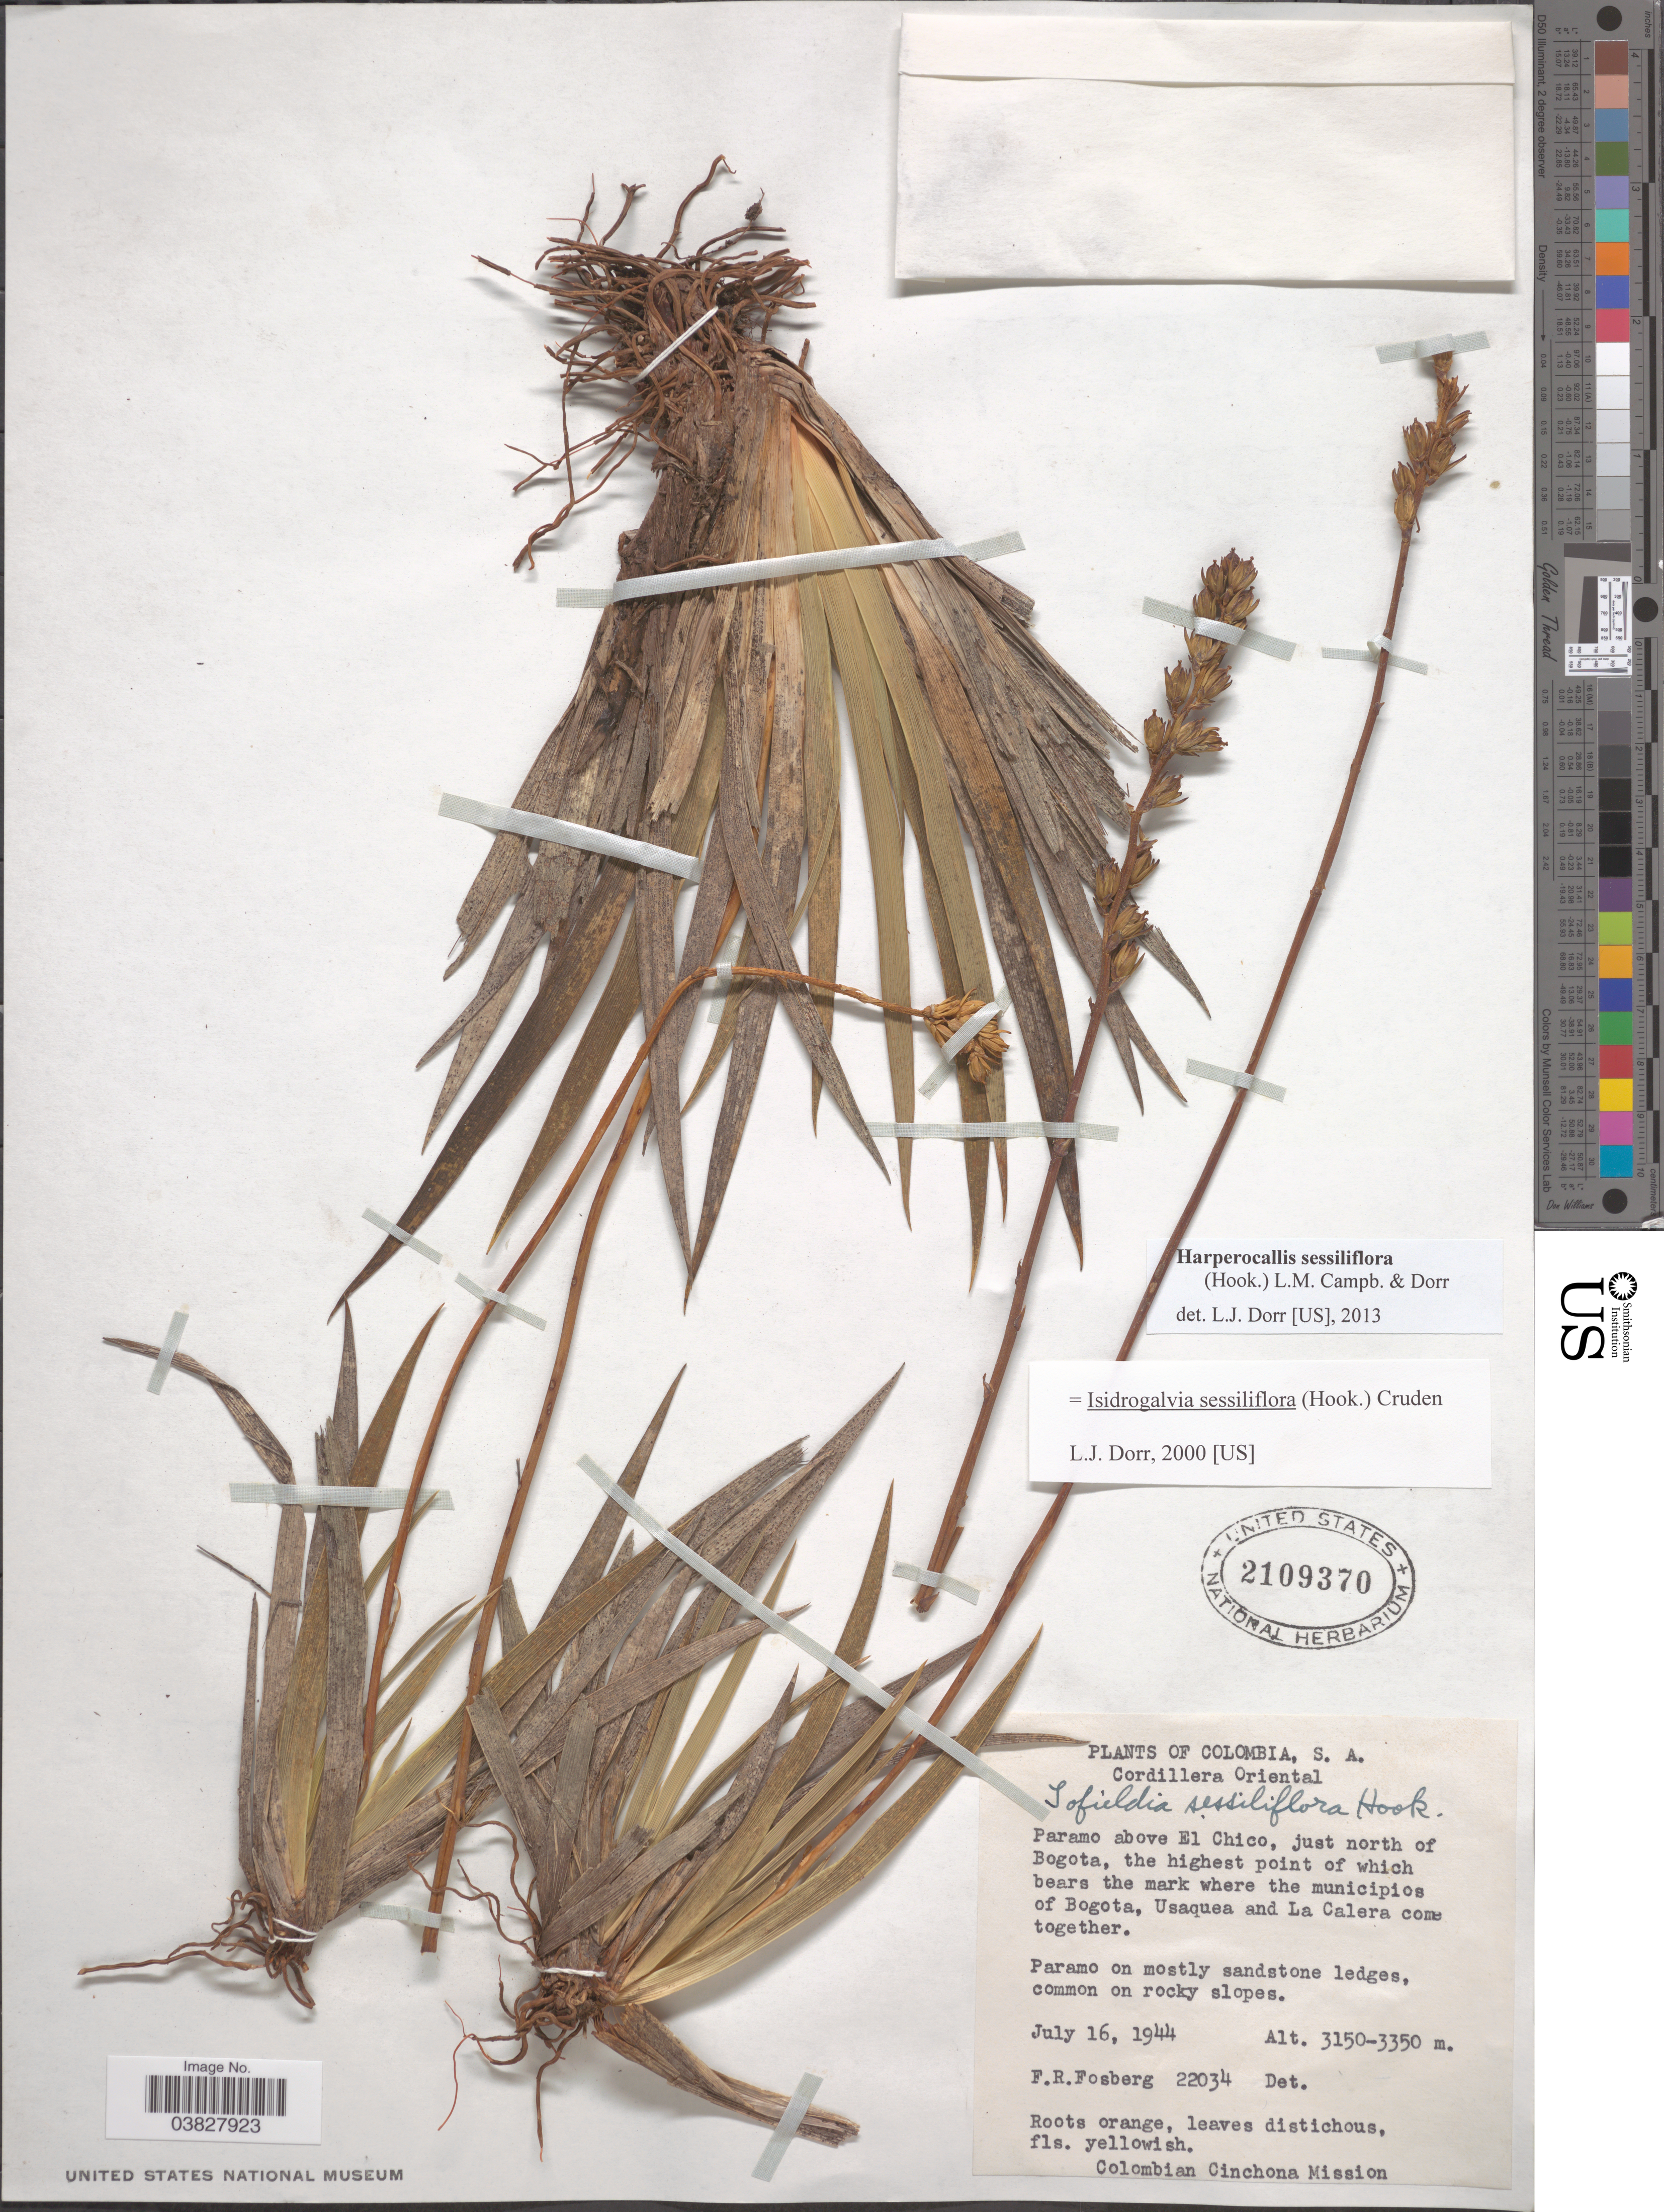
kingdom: Plantae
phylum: Tracheophyta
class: Liliopsida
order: Alismatales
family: Tofieldiaceae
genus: Harperocallis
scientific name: Harperocallis sessiliflora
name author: (Hook.) L.M. Campb. & Dorr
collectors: F. R. Fosberg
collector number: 22034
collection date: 1944-07-16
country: Colombia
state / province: Bogota D.C.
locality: Cordillera Oriental. Paramo above El Chico, just north of Bogota, the highest point of which bears the mark where the municipios of Bogota, Usaquea and La Calera come together.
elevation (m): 3150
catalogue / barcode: US 2109370